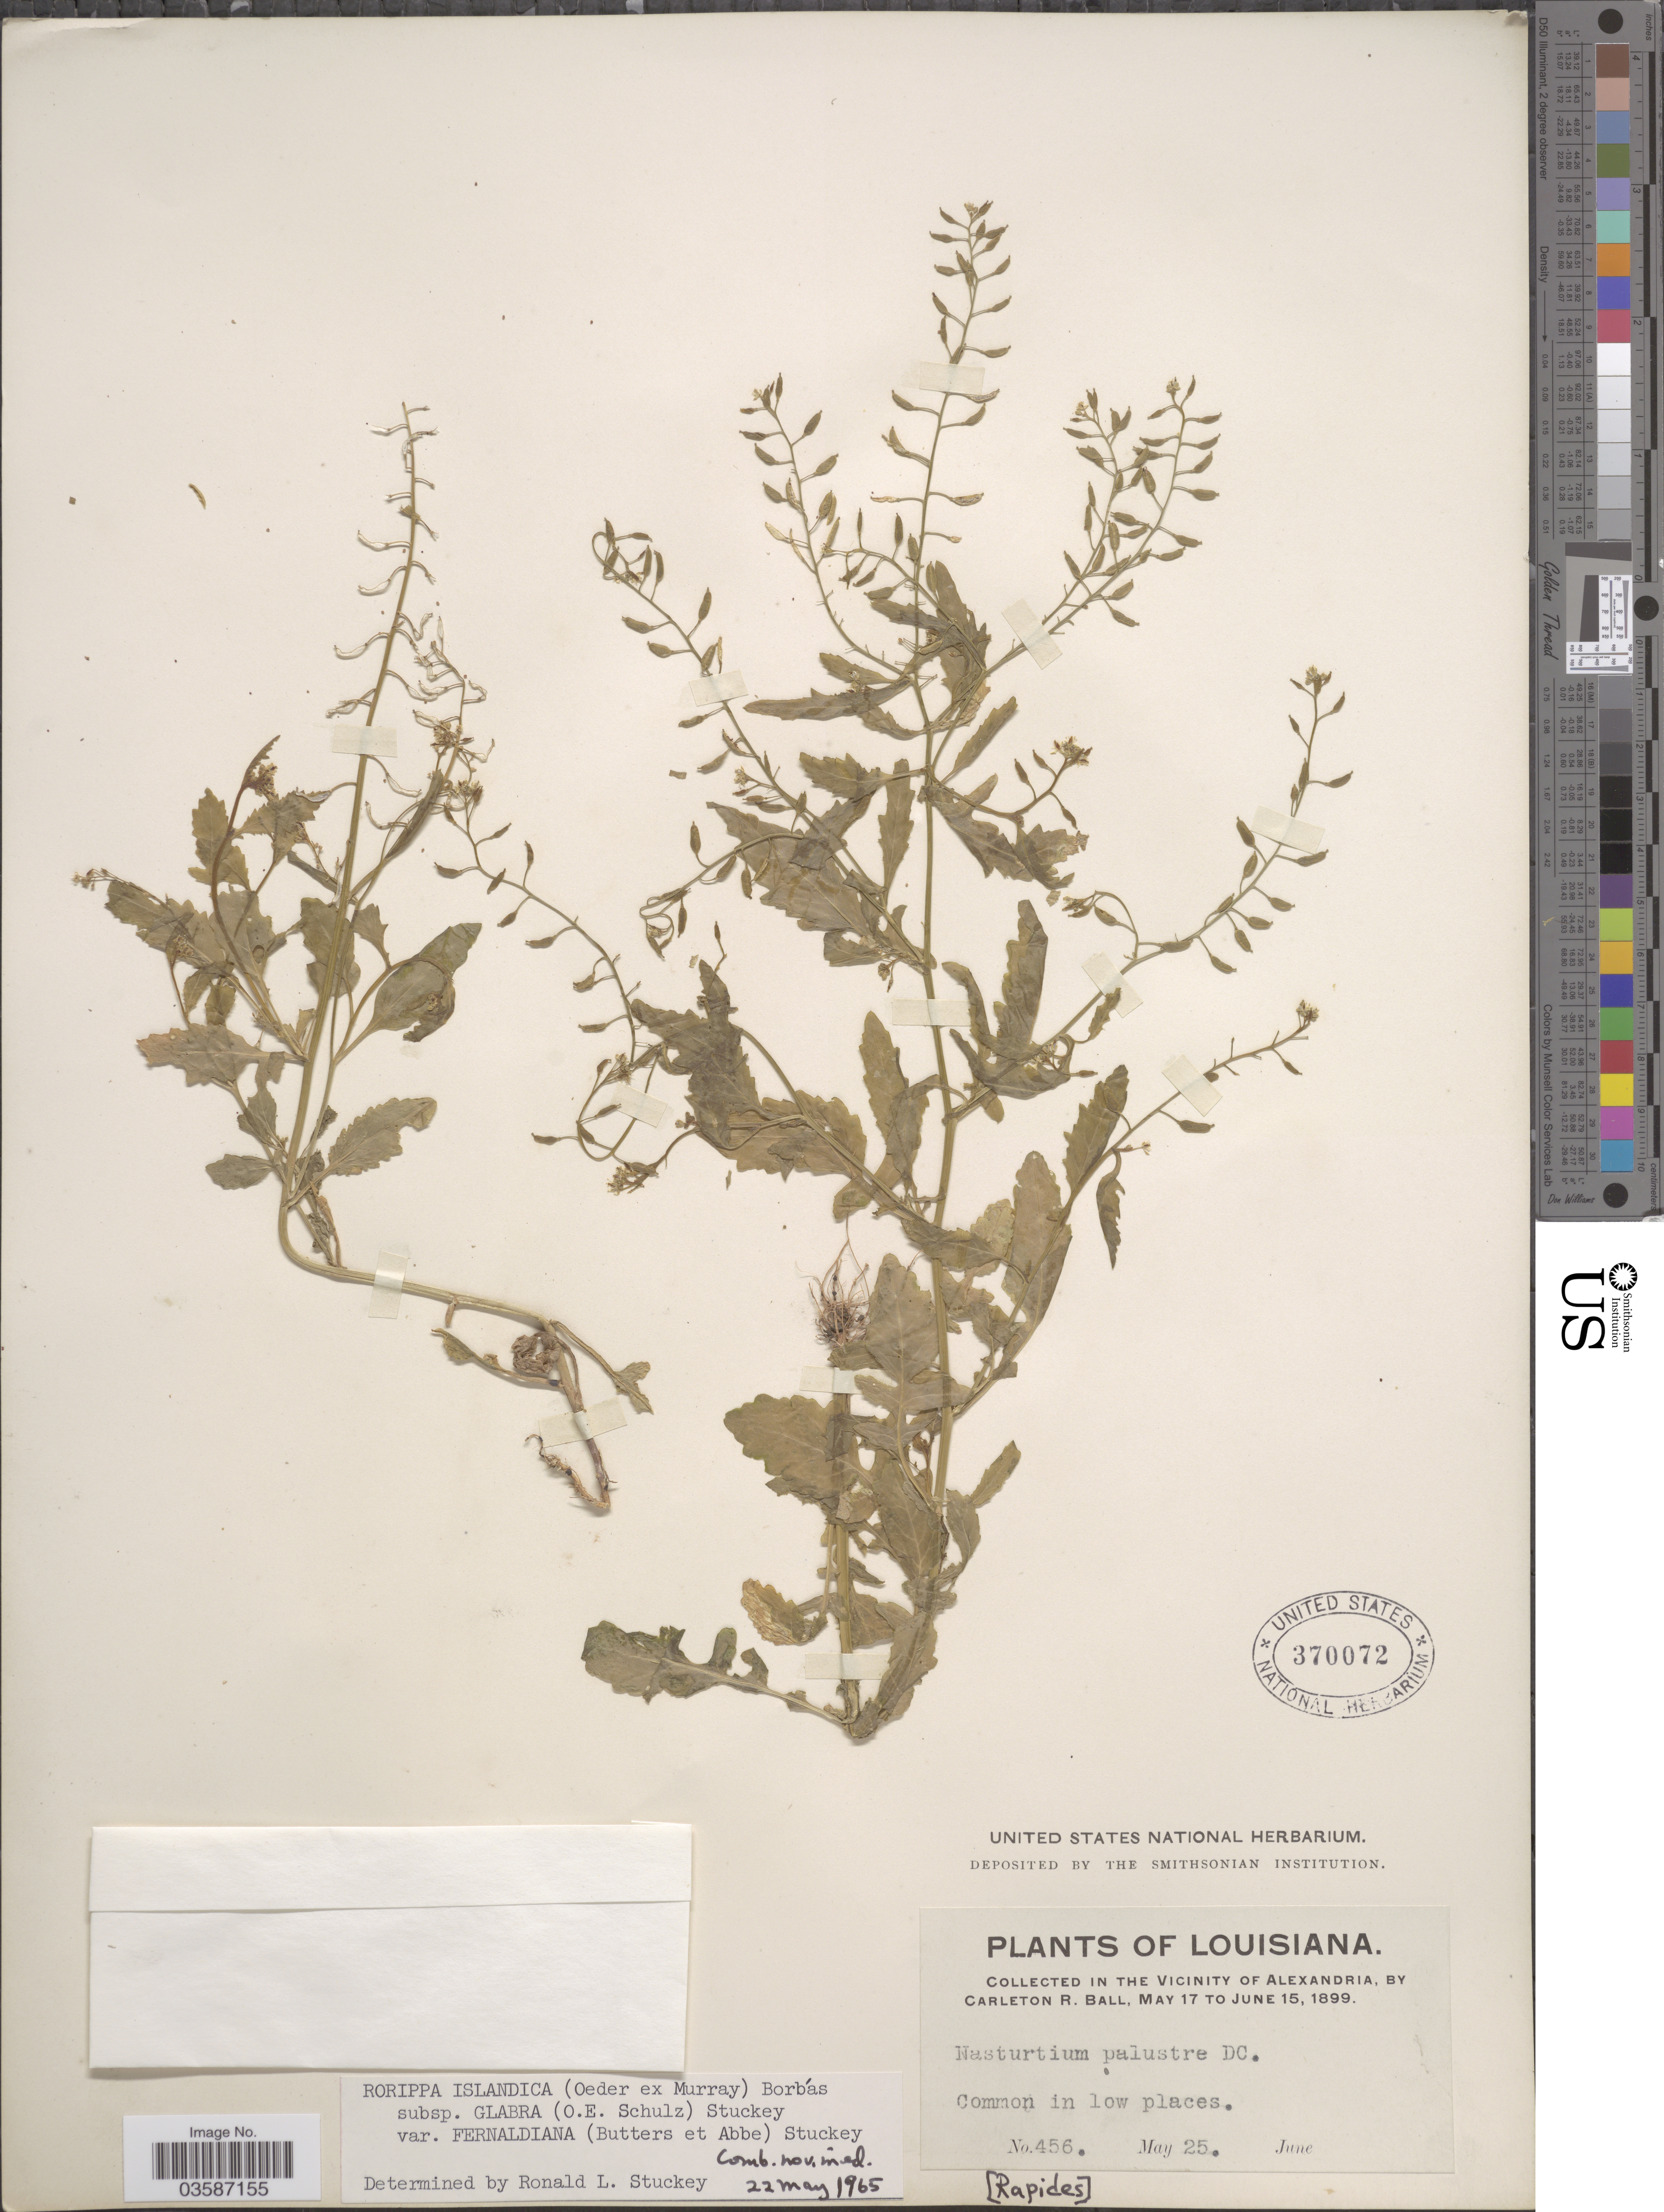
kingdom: Plantae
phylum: Tracheophyta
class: Magnoliopsida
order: Brassicales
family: Brassicaceae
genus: Rorippa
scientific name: Rorippa islandica var. fernaldiana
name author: Butters & Abbe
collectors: C. R. Ball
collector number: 456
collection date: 1899-05-25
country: United States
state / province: Louisiana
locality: In The vicinity of Alexandria. [Rapides].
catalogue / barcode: US 370072